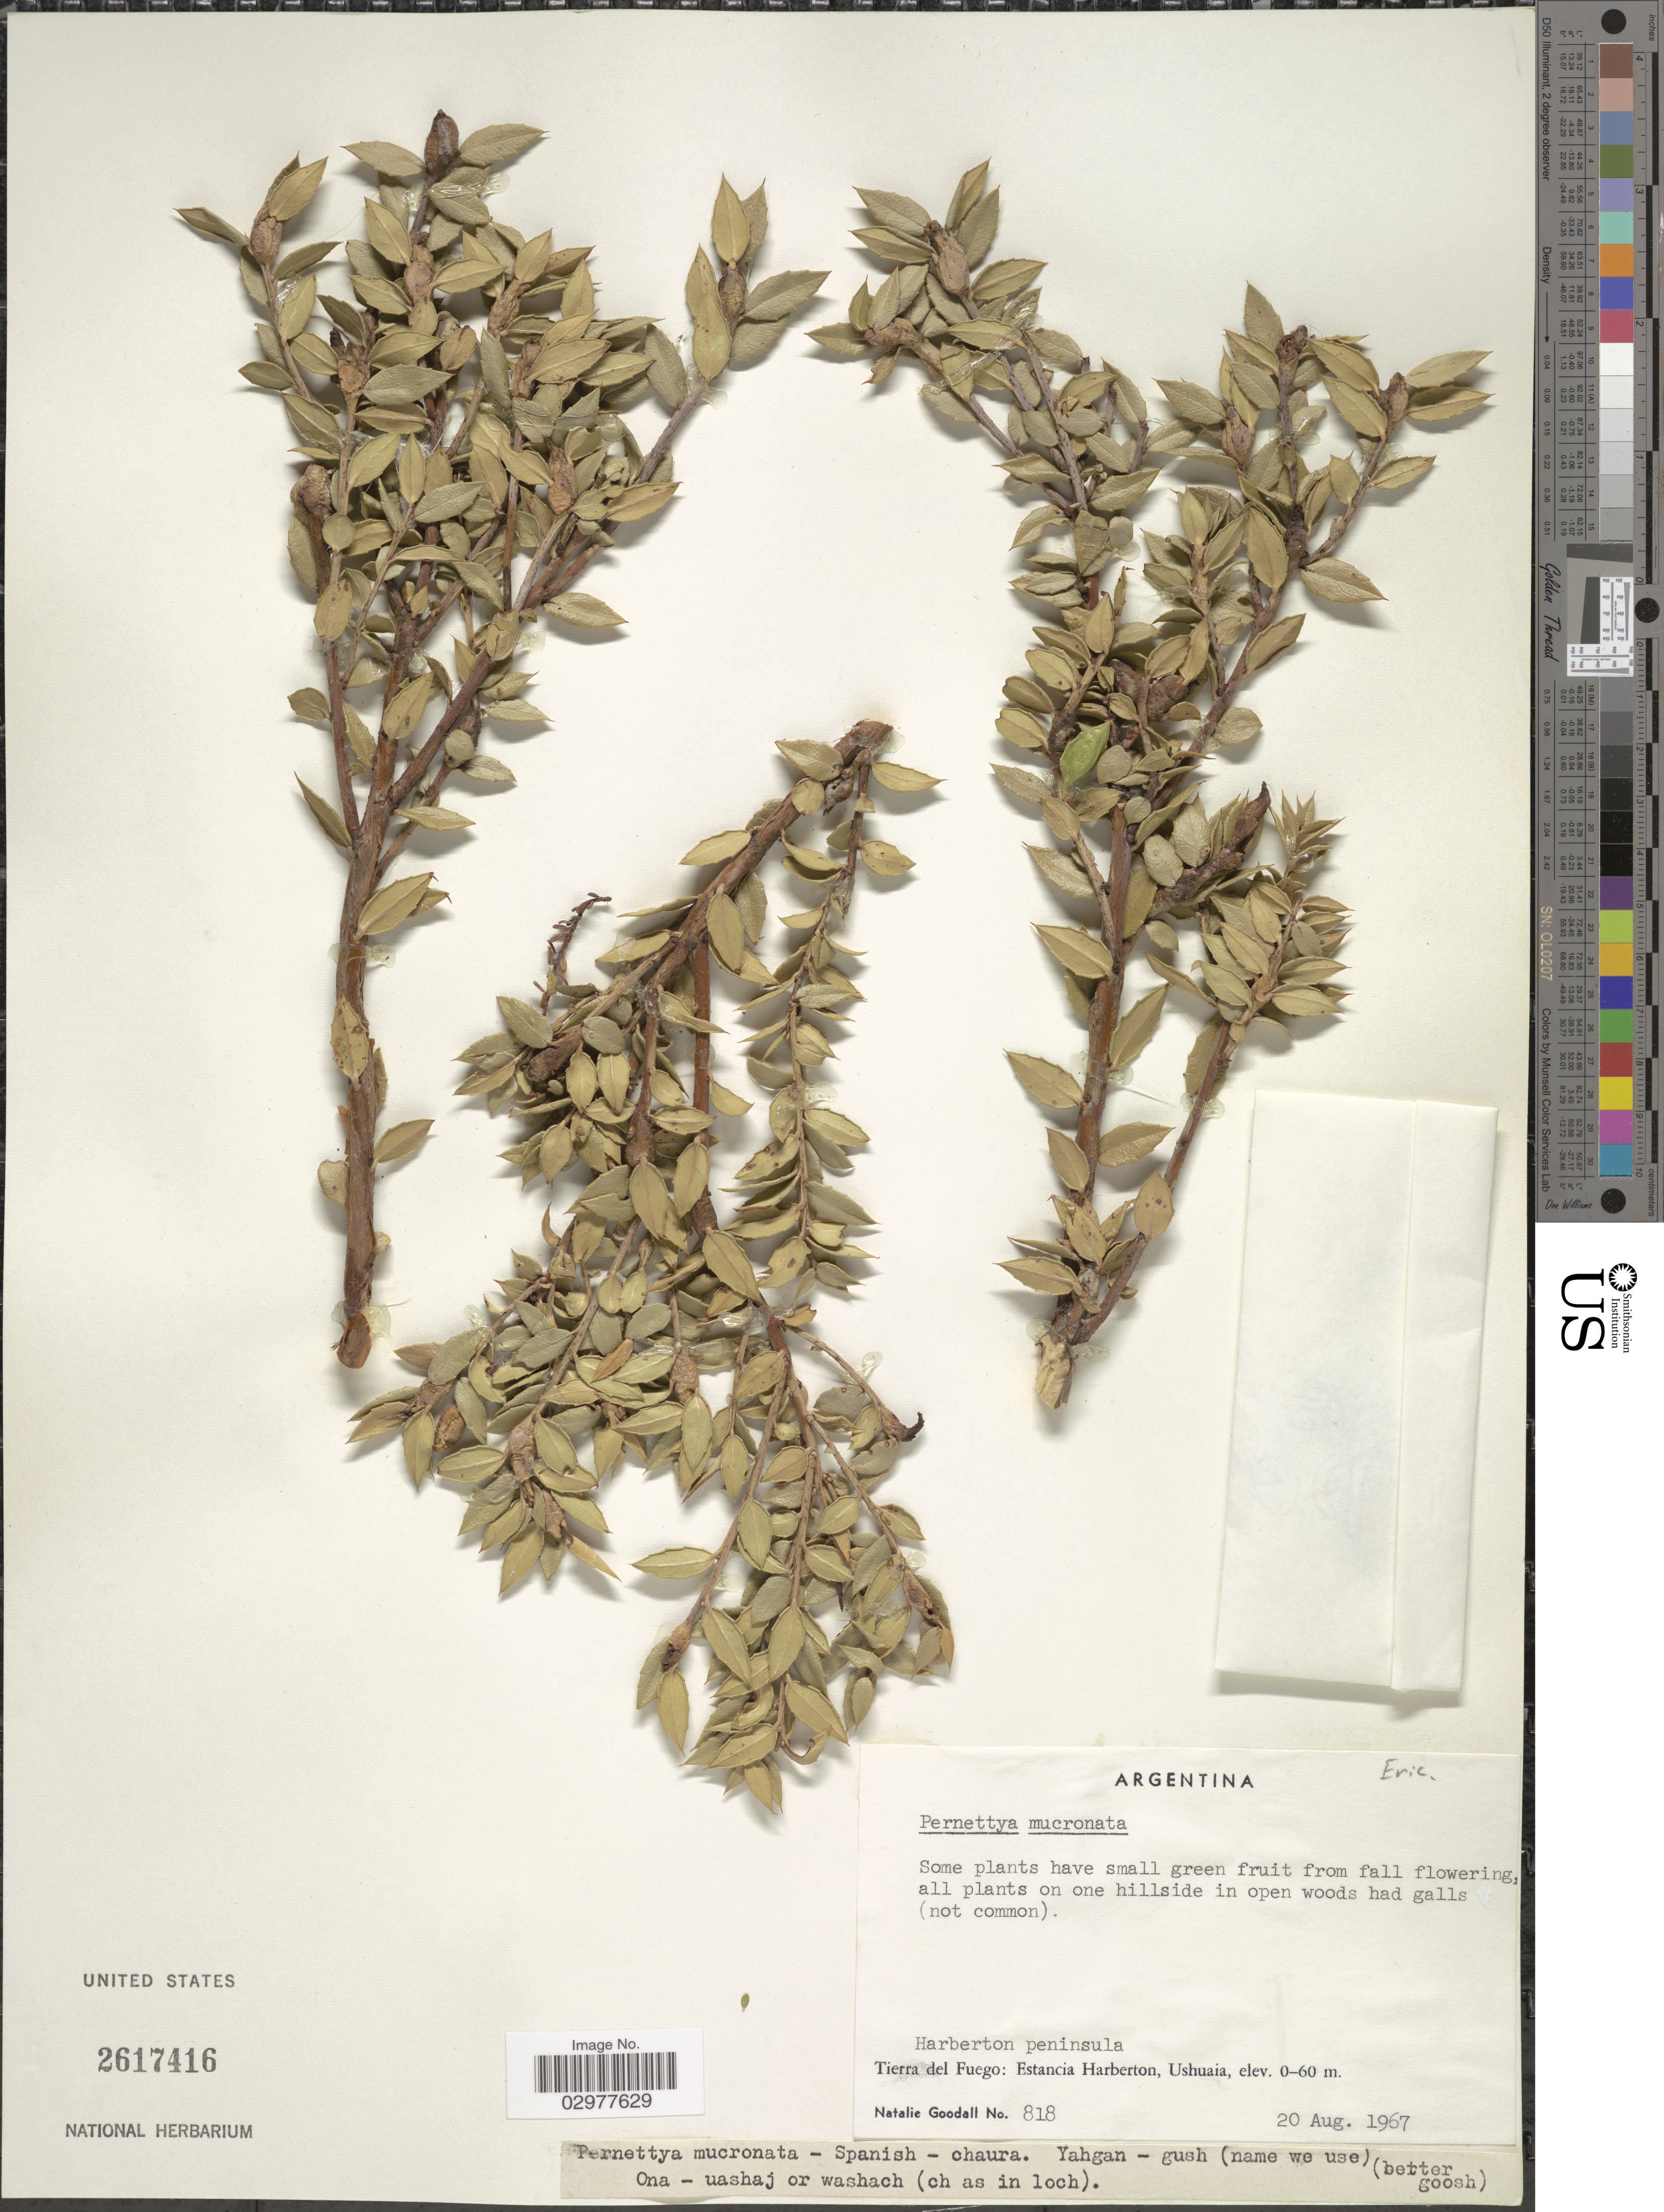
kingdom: Plantae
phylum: Tracheophyta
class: Magnoliopsida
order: Ericales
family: Ericaceae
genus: Pernettya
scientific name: Pernettya mucronata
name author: (L. f.) Gaudich. ex A. Spreng.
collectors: N. Goodall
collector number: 818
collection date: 1967-08-20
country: Argentina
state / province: Tierra del Fuego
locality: Harberton peninsula, Estancia Harberton, Ushuaia.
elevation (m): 0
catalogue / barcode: US 2617416